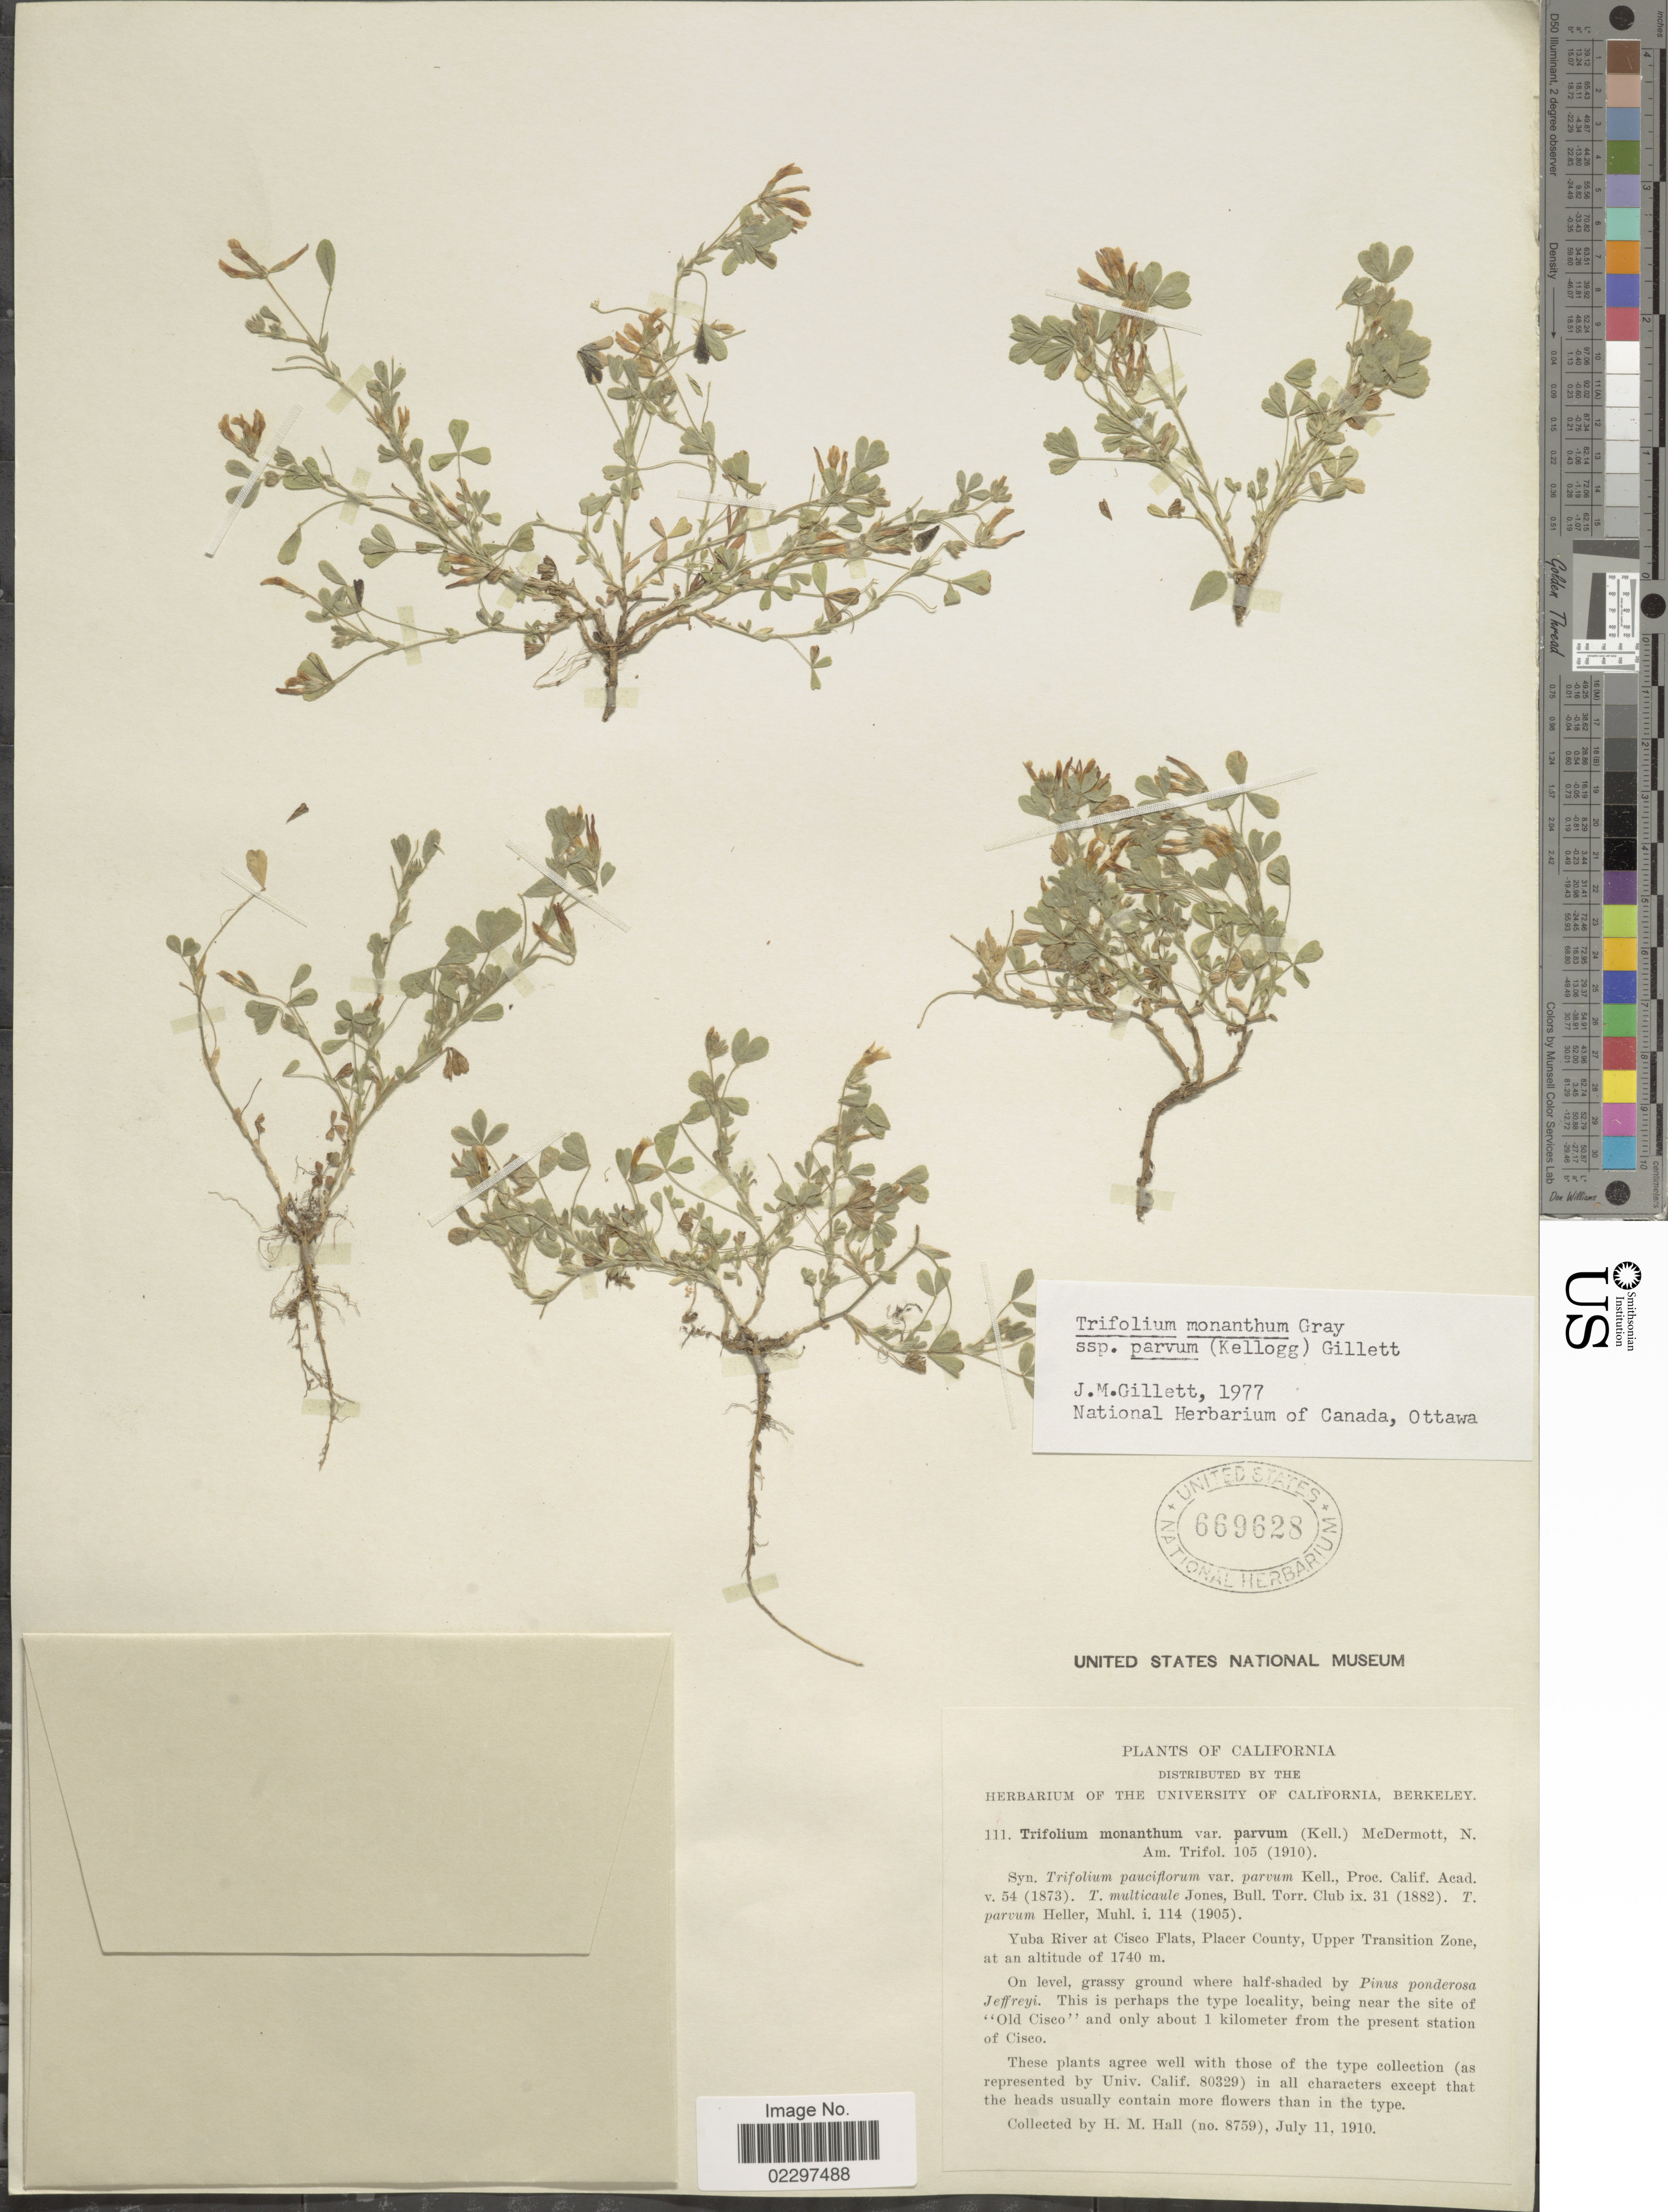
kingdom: Plantae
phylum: Tracheophyta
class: Magnoliopsida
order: Fabales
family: Fabaceae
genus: Trifolium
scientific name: Trifolium monanthum subsp. parvum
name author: (Kellogg) J.M. Gillett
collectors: H. M. Hall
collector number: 8759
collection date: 1910-07-11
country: United States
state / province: California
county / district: Placer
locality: Yuba River at Cisco Flats, Placer County, Upper Transition Zone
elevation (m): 1740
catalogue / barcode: US 669628